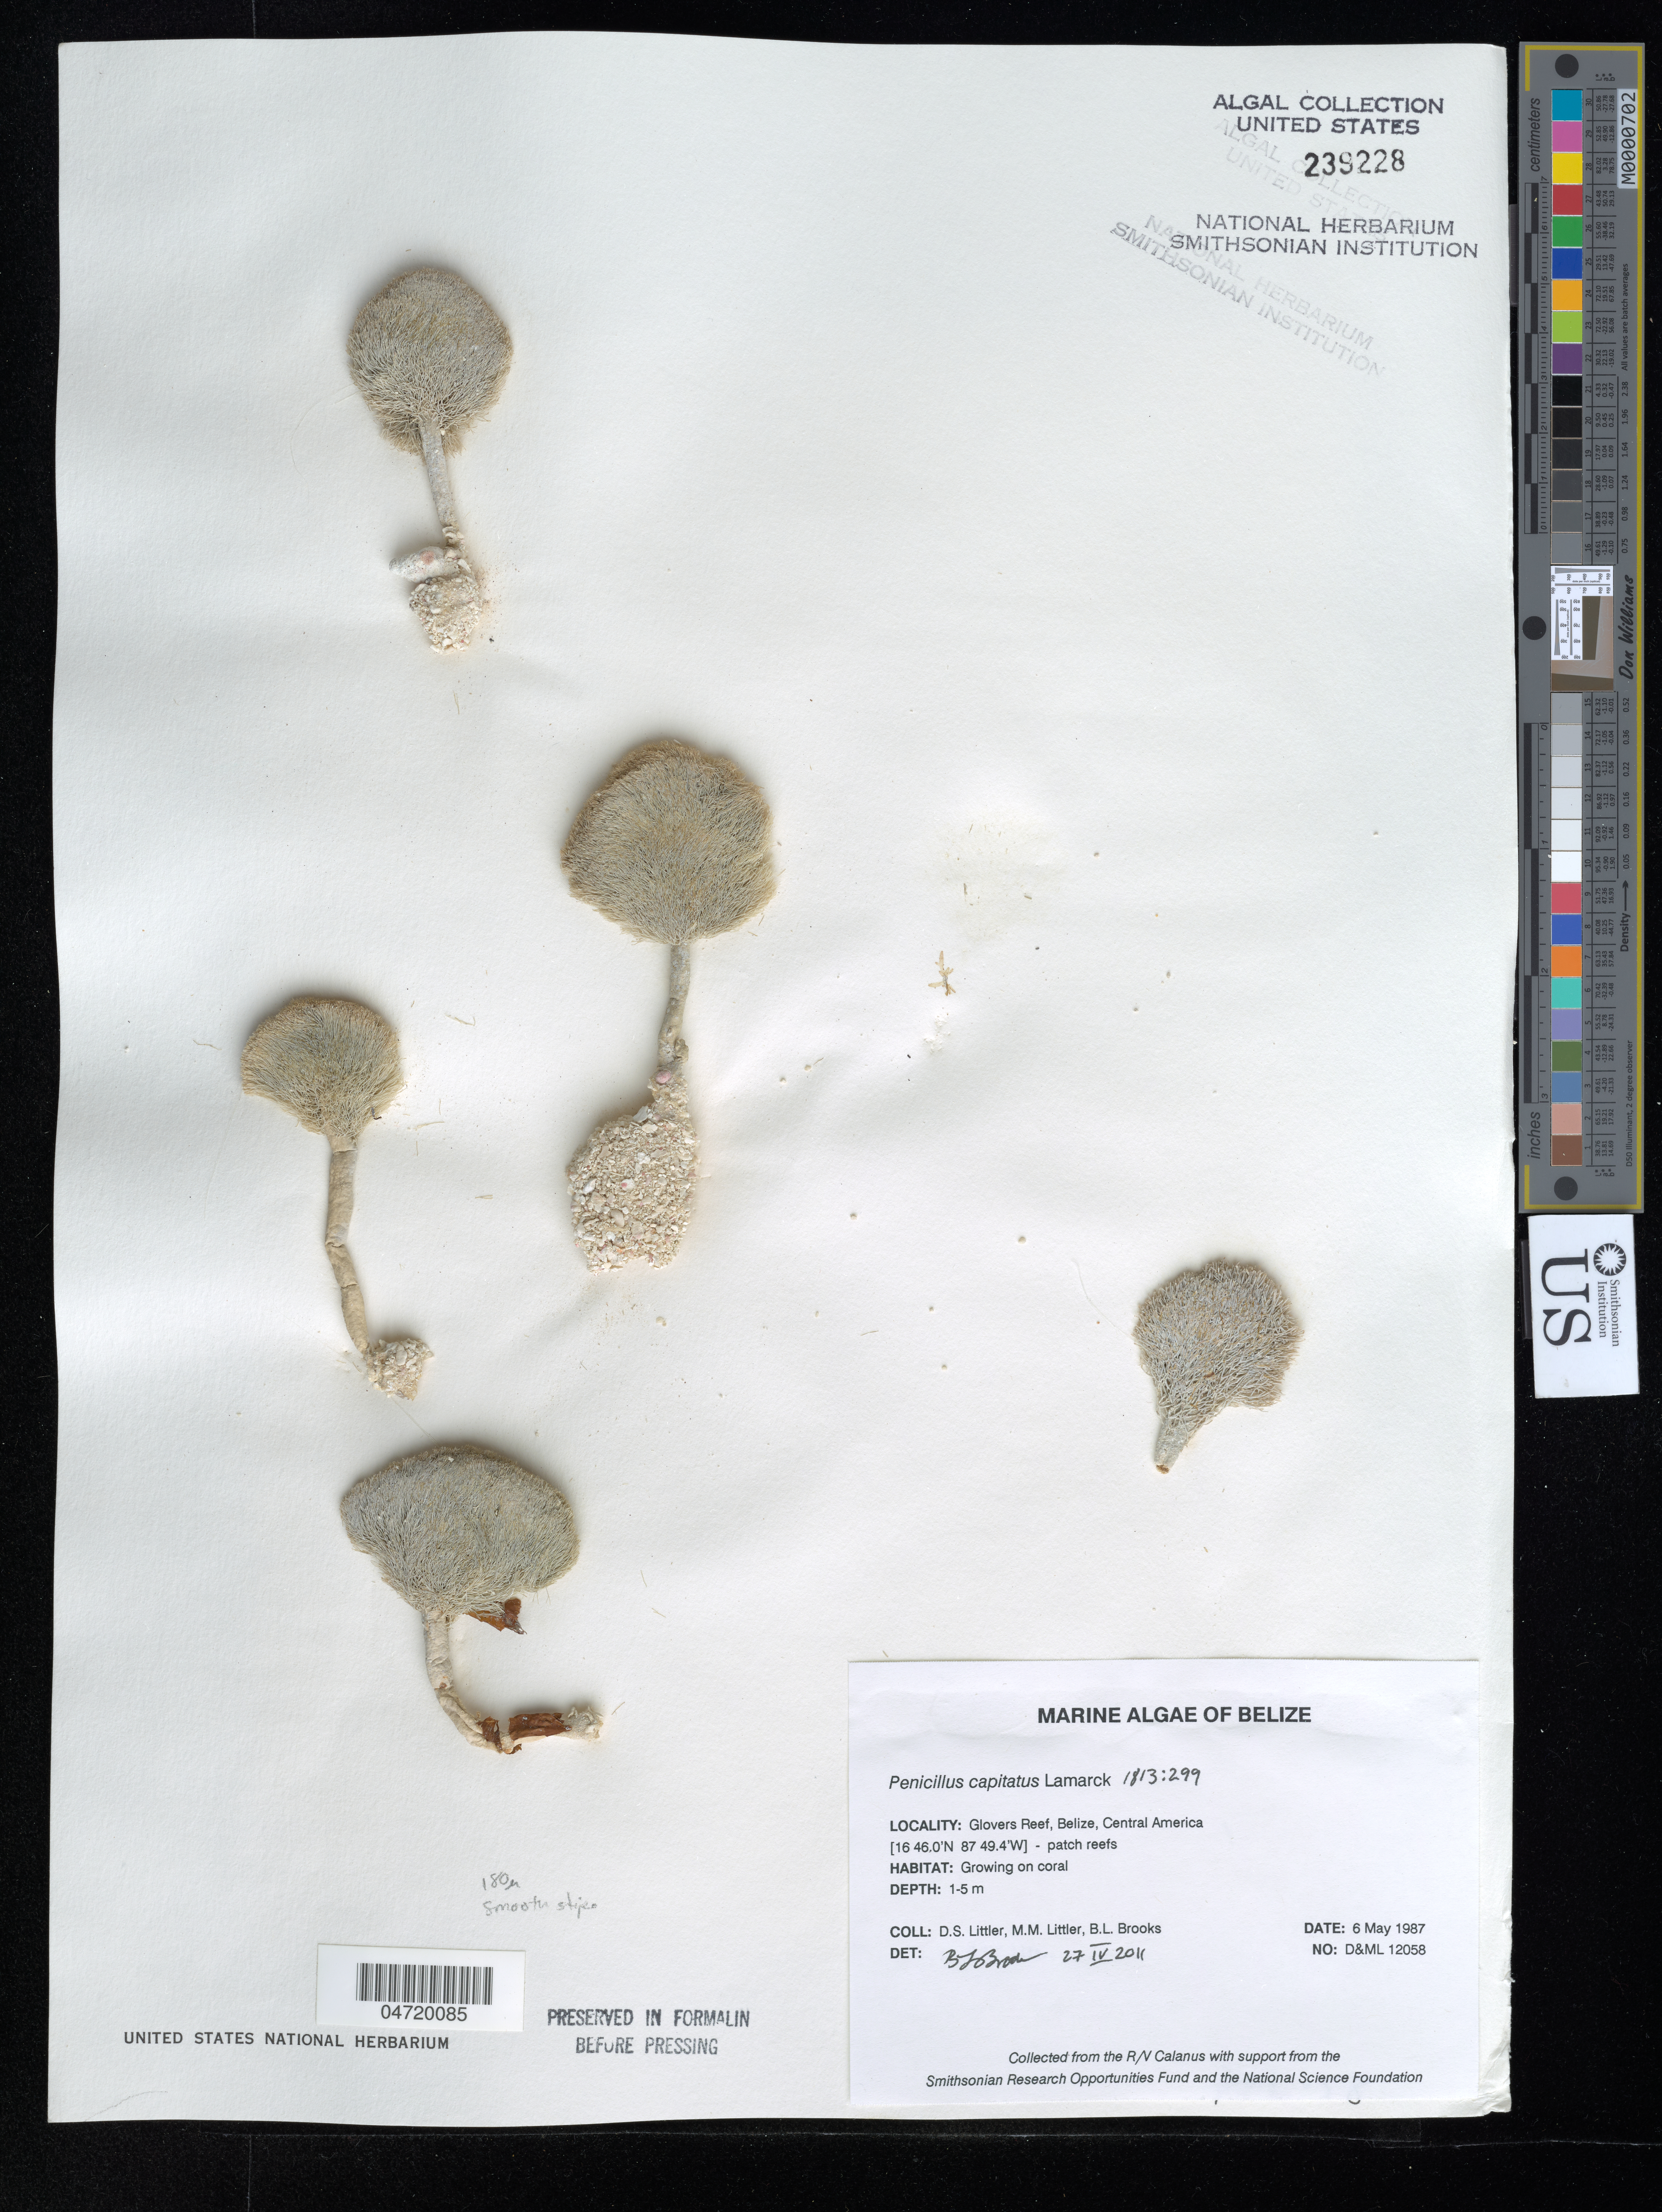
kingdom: Plantae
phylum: Chlorophyta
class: Ulvophyceae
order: Bryopsidales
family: Udoteaceae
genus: Penicillus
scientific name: Penicillus capitatus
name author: Lam.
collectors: D. S. Littler, M. M. Littler & B. Brooks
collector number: D&ML12058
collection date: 1987-05-06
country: Belize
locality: Glovers Reef.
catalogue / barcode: US 239228